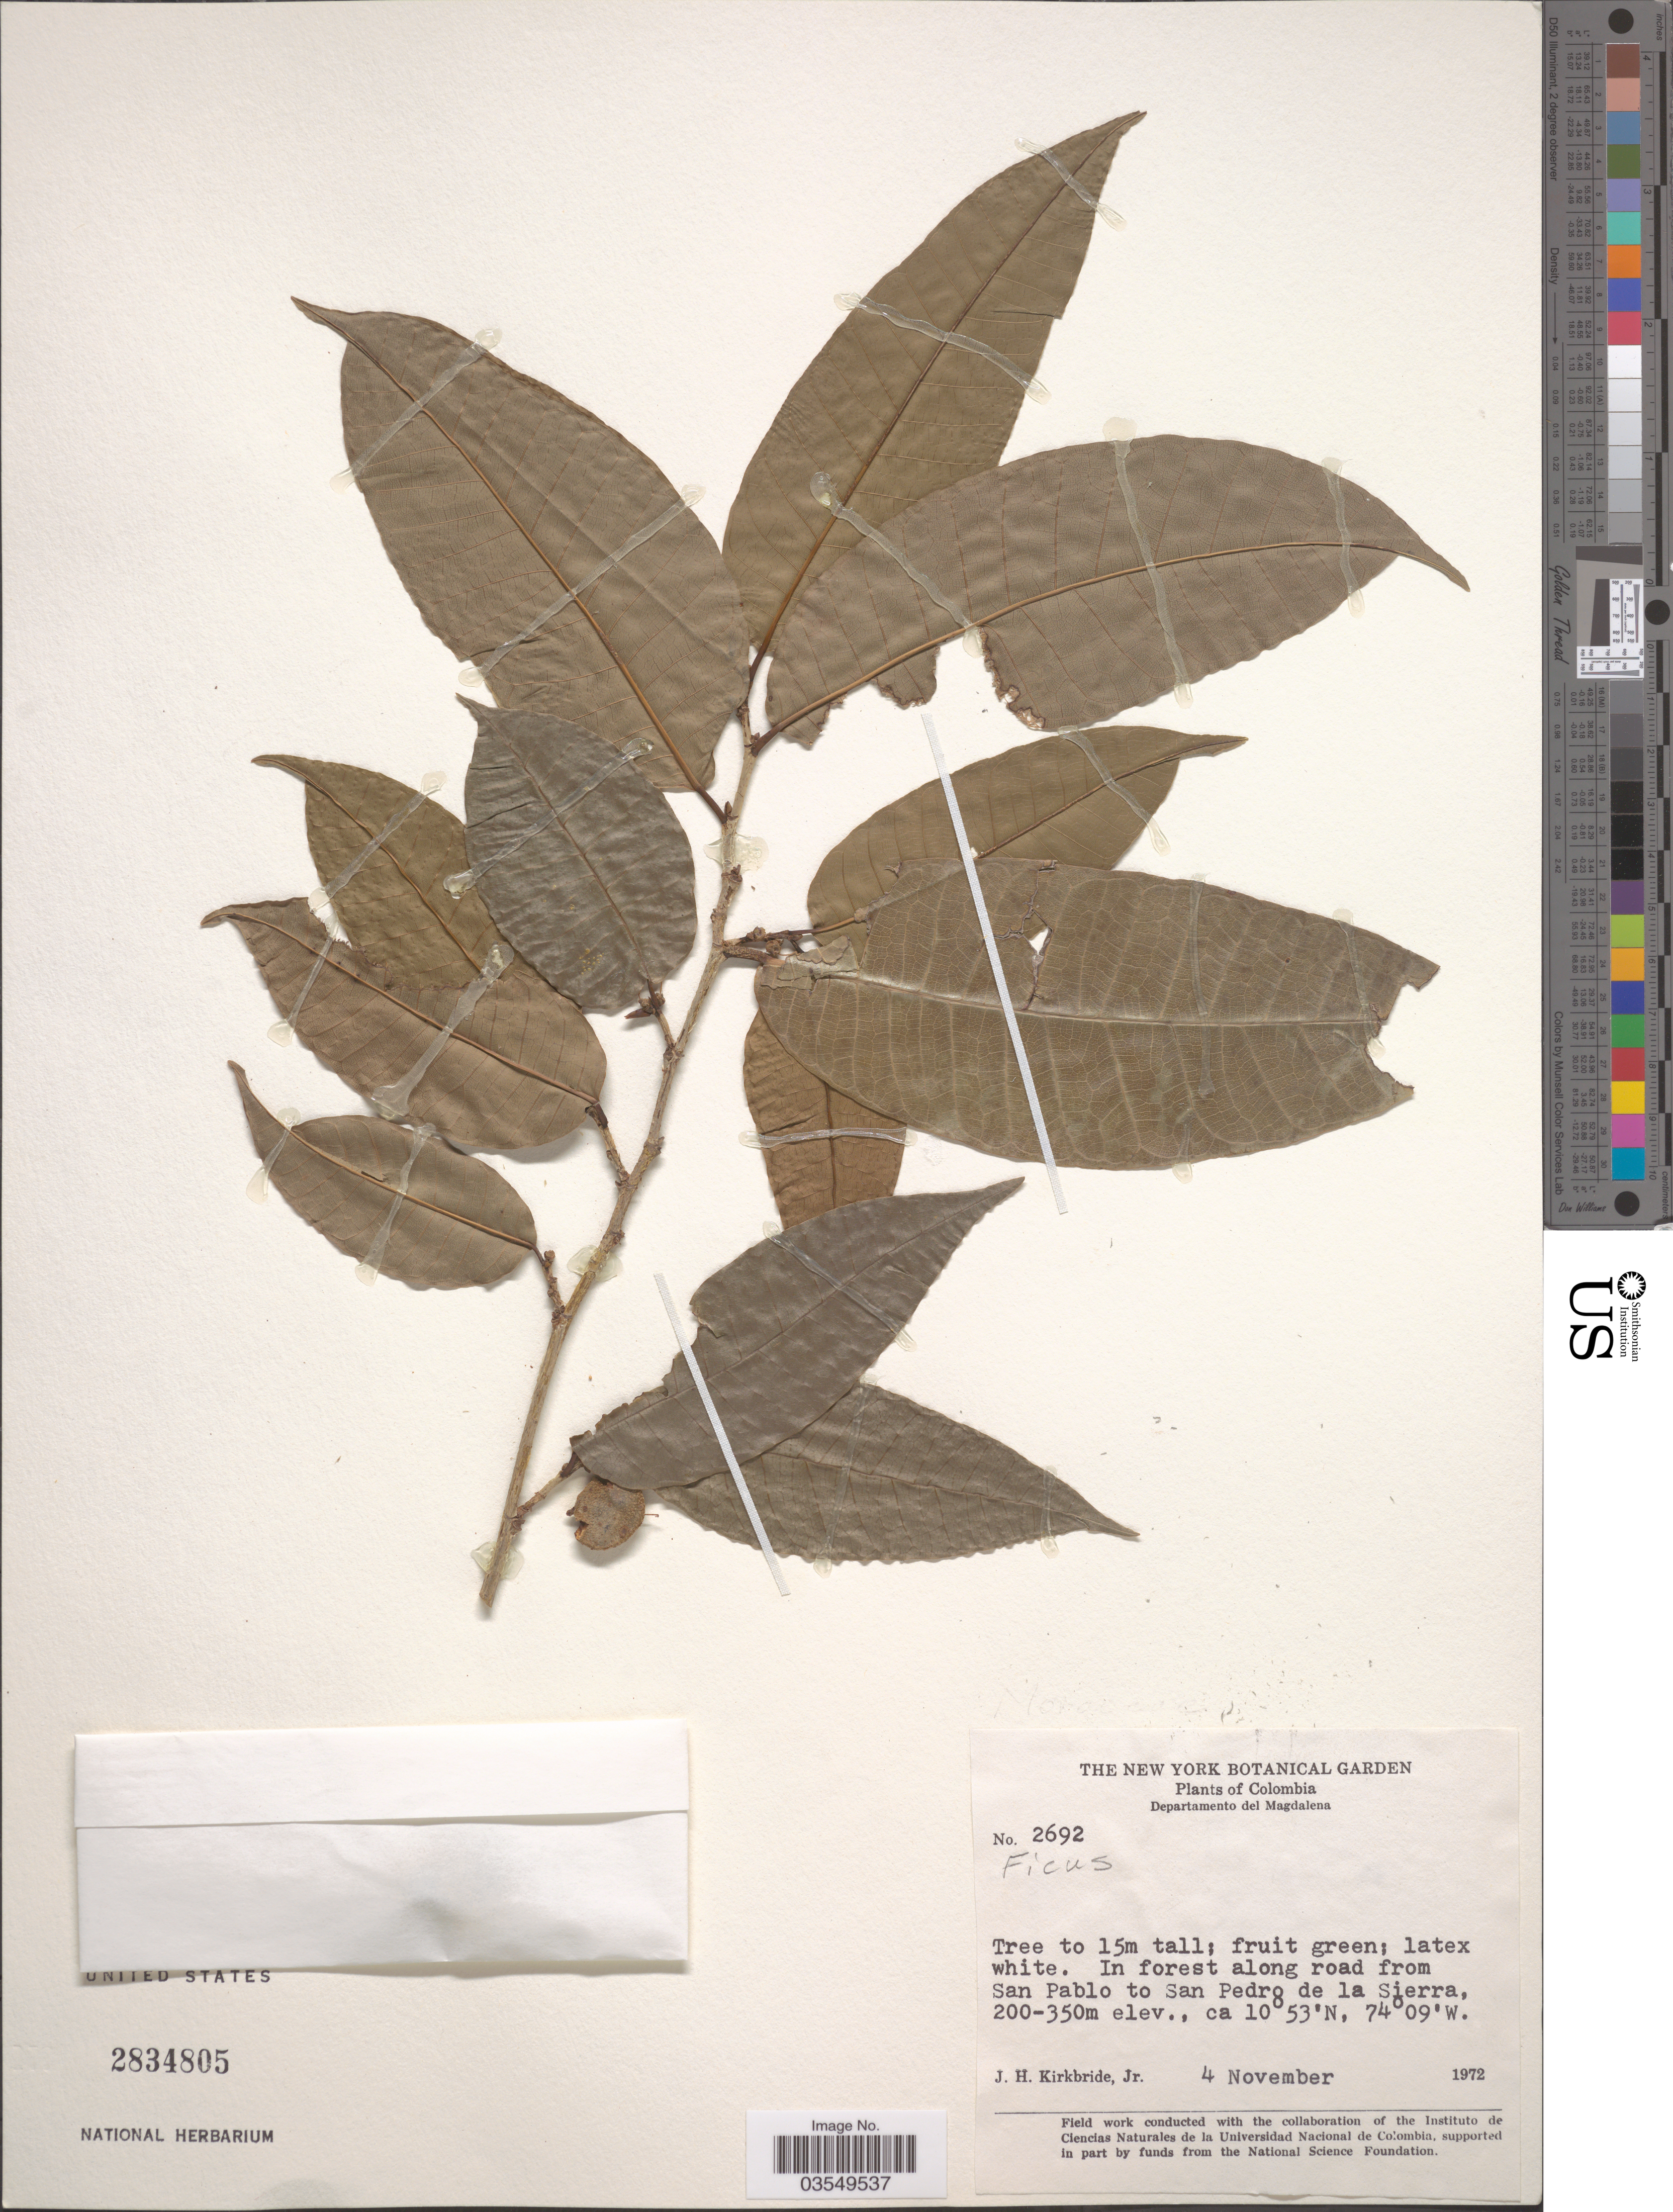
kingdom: Plantae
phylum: Tracheophyta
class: Magnoliopsida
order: Rosales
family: Moraceae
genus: Ficus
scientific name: Ficus sp.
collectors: J. H. Kirkbride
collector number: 2692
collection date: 1972-11-04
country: Colombia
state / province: Magdalena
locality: Departamento del Magdalena. In forest along road from San Pablo to San Pedro de la Sierra.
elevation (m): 200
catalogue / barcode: US 2834805